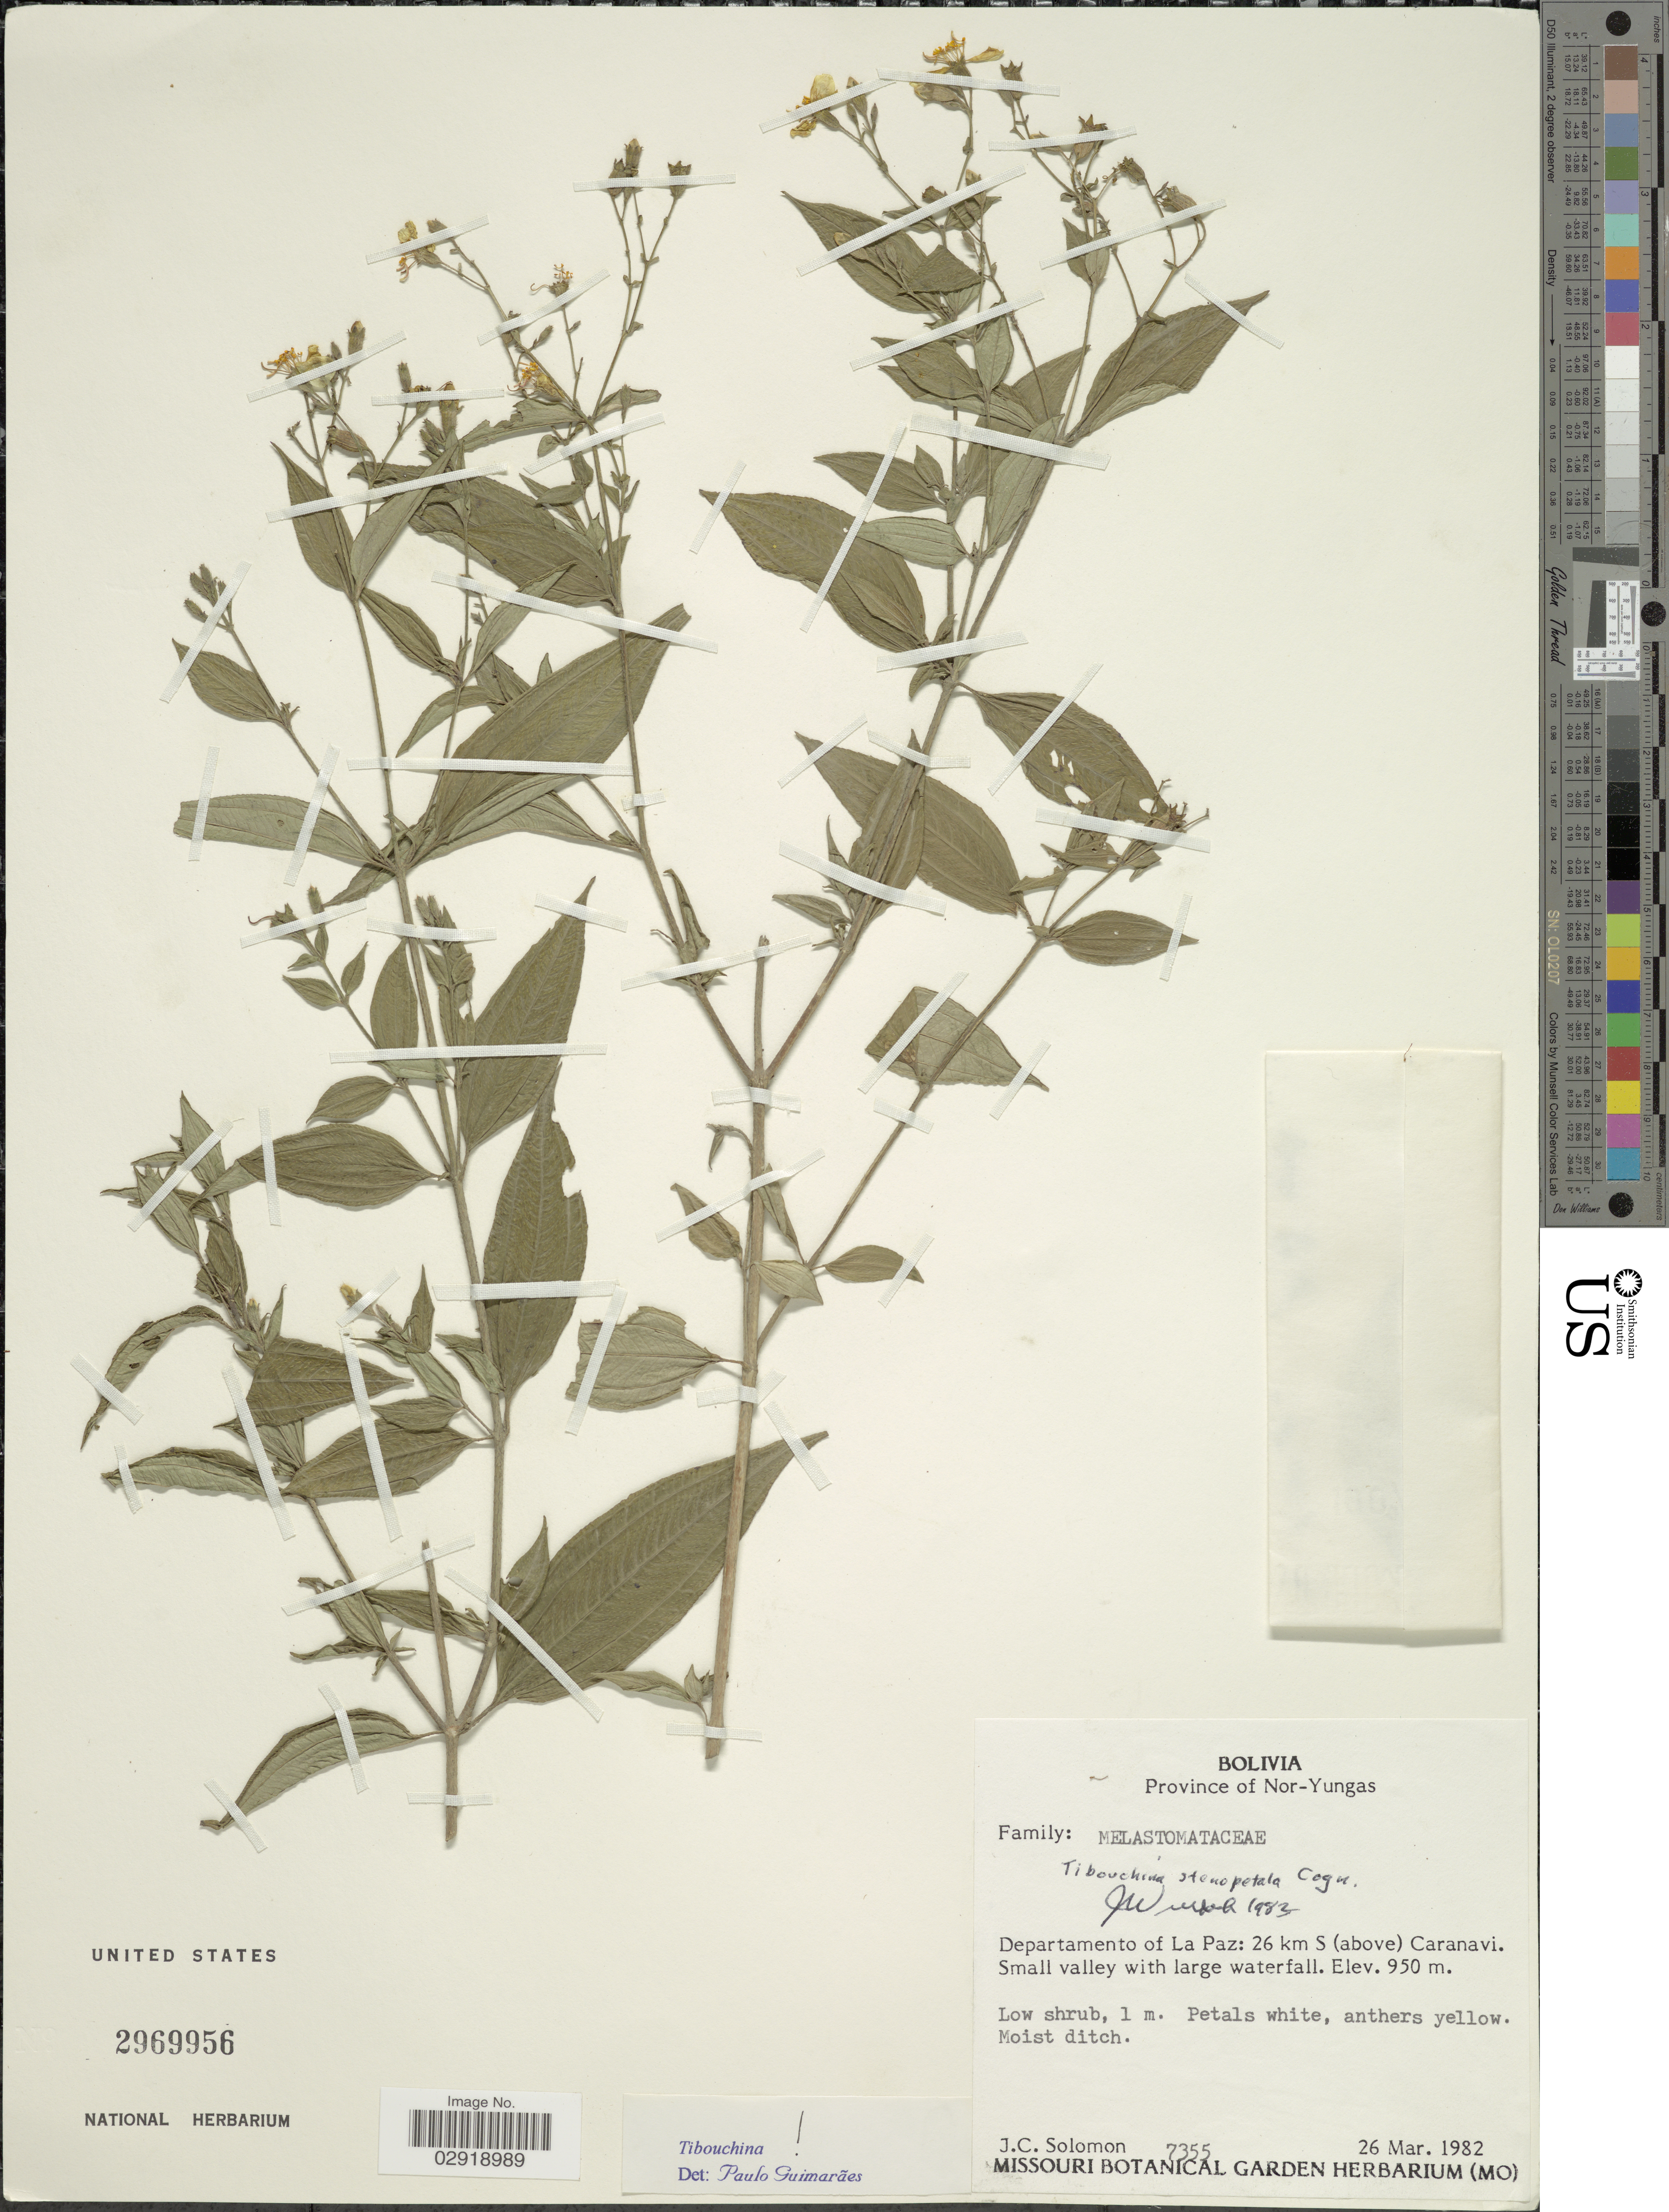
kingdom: Plantae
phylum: Tracheophyta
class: Magnoliopsida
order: Myrtales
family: Melastomataceae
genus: Chaetogastra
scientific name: Chaetogastra stenopetala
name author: (Cogn.) P.J.F. Guim. & Michelang.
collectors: J. C. Solomon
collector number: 7355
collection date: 1982-03-26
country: Bolivia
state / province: La Paz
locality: Province of Nor-Yungas. Departamento of La Paz: 26 km S (above) Caranavi.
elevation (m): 950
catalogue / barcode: US 2969956